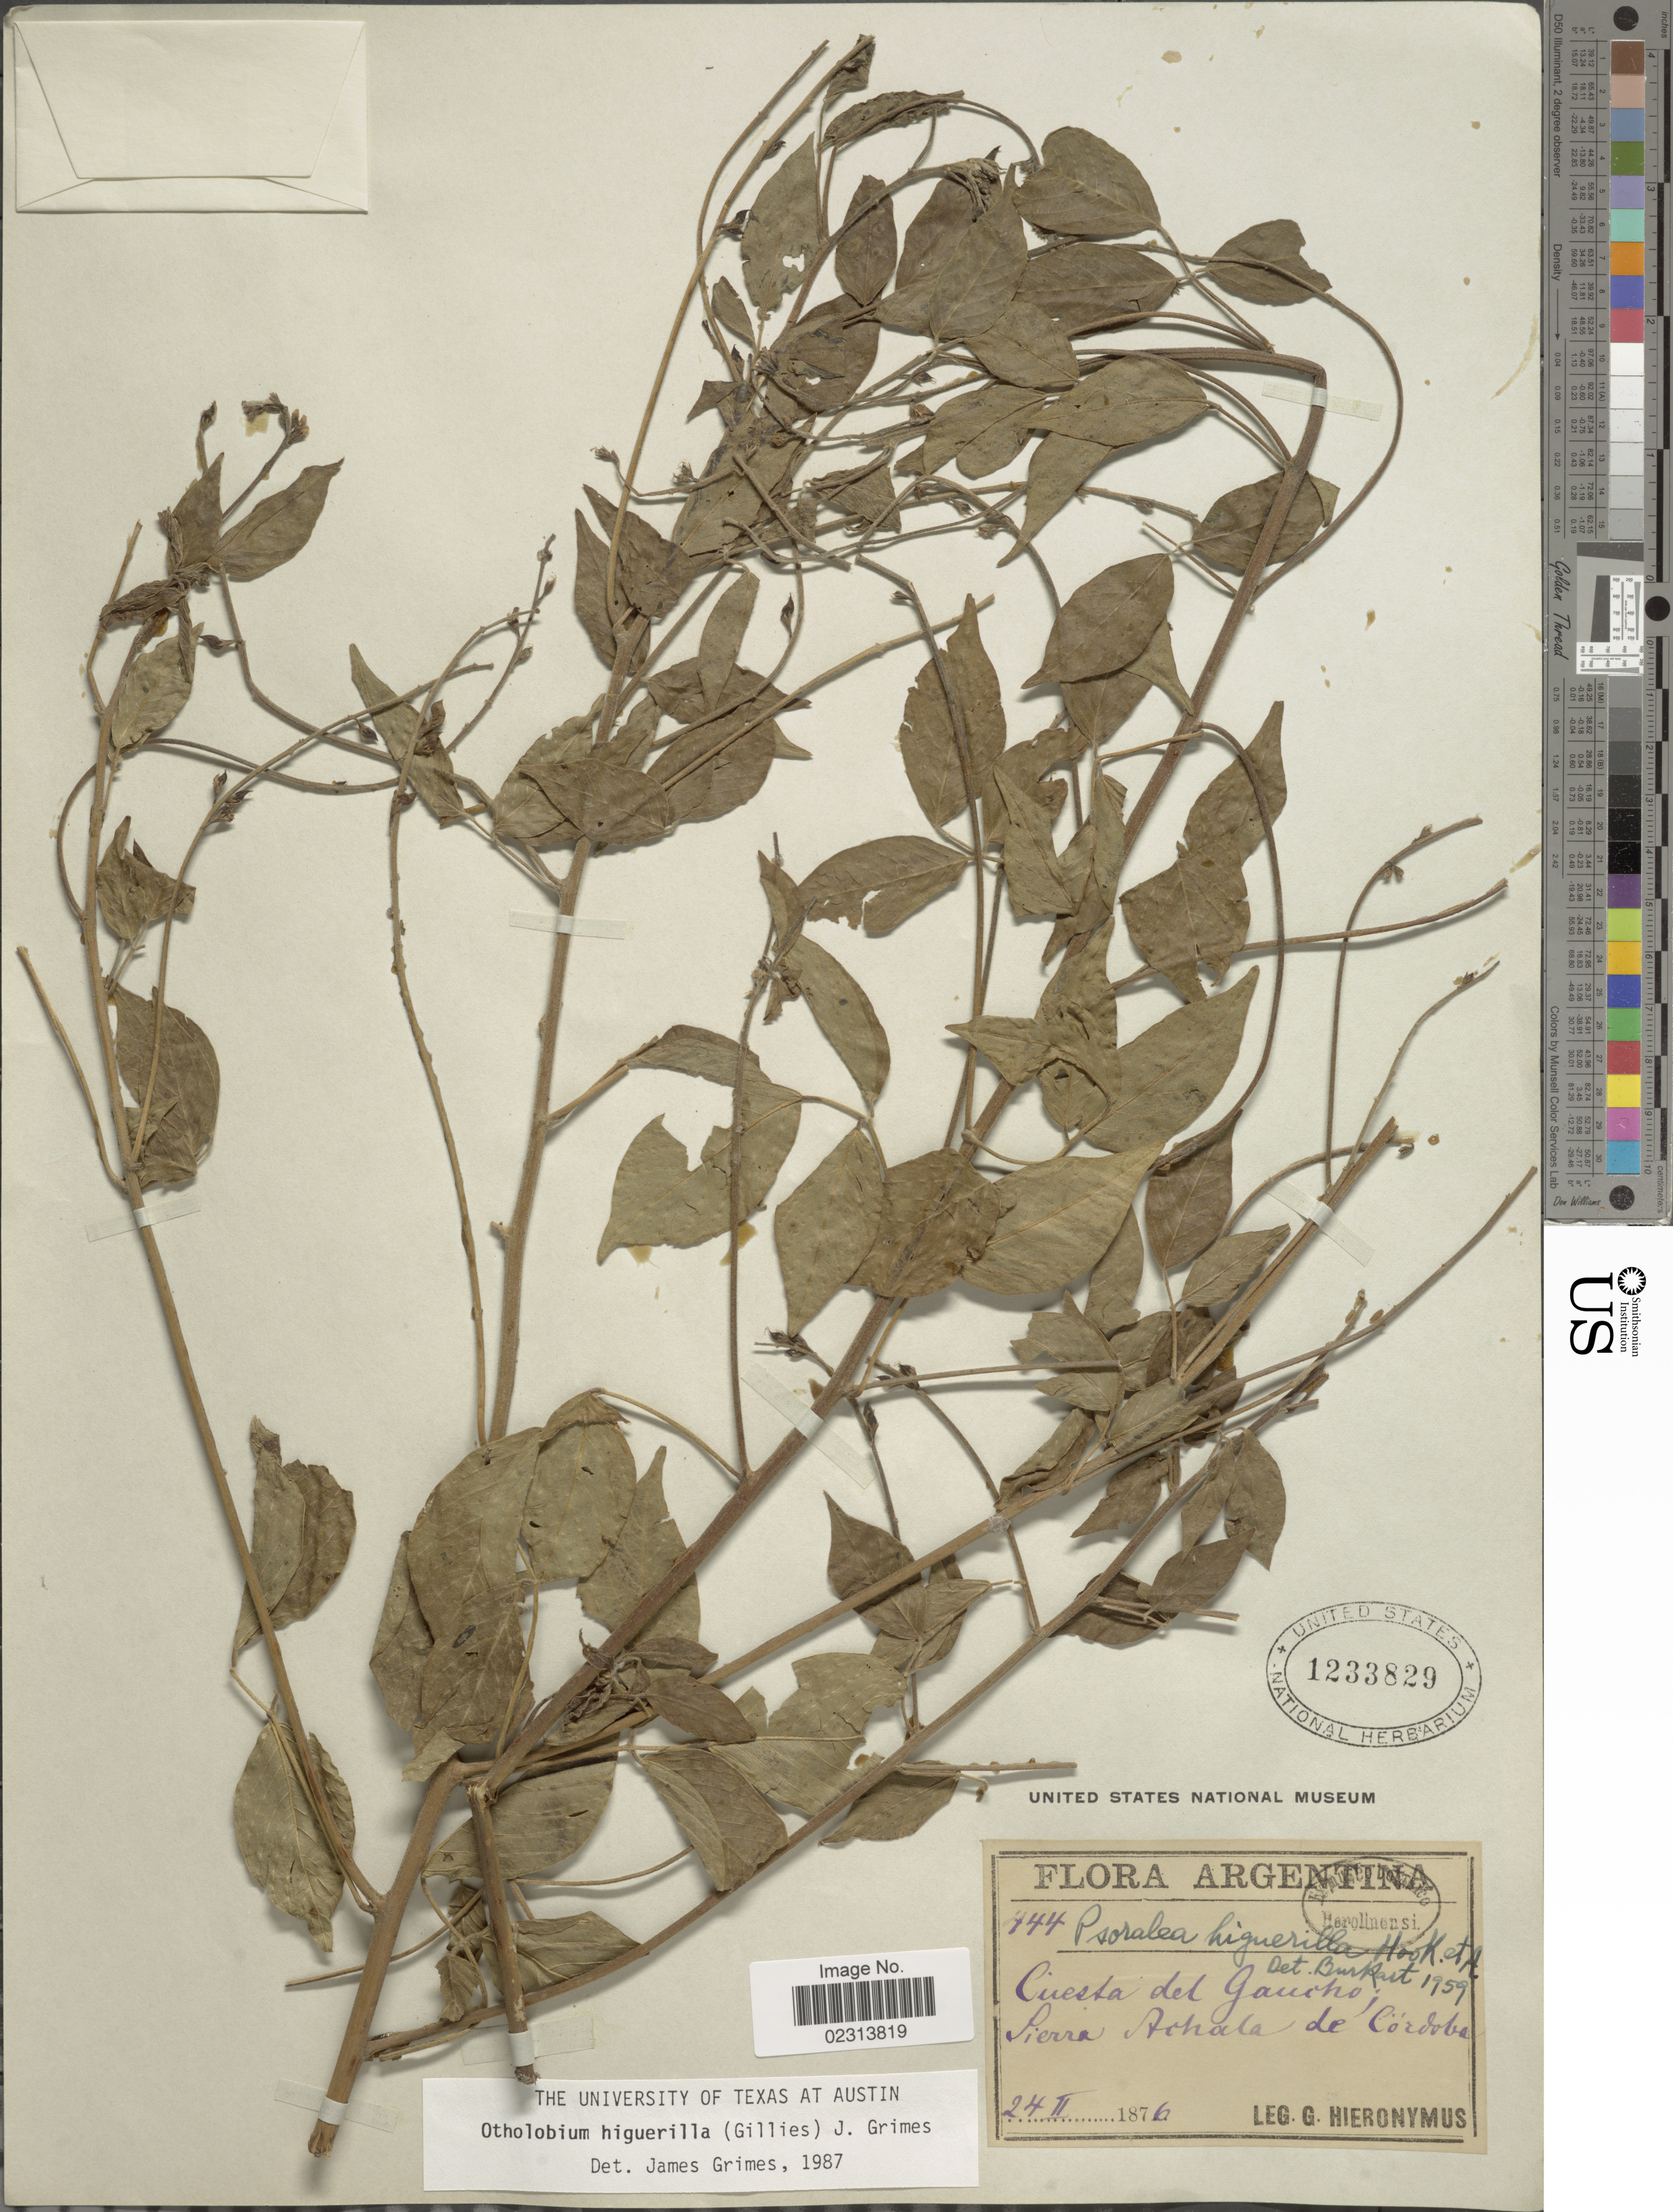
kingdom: Plantae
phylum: Tracheophyta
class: Magnoliopsida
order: Fabales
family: Fabaceae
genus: Otholobium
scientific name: Otholobium higuerilla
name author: (Gillies ex Hook.) J.W. Grimes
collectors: G. H. Hieronymus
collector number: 444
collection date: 1876-02-24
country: Argentina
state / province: Cordoba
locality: Cuasta del Gaucho, Sierra Achola de Cordoba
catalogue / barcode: US 1233829